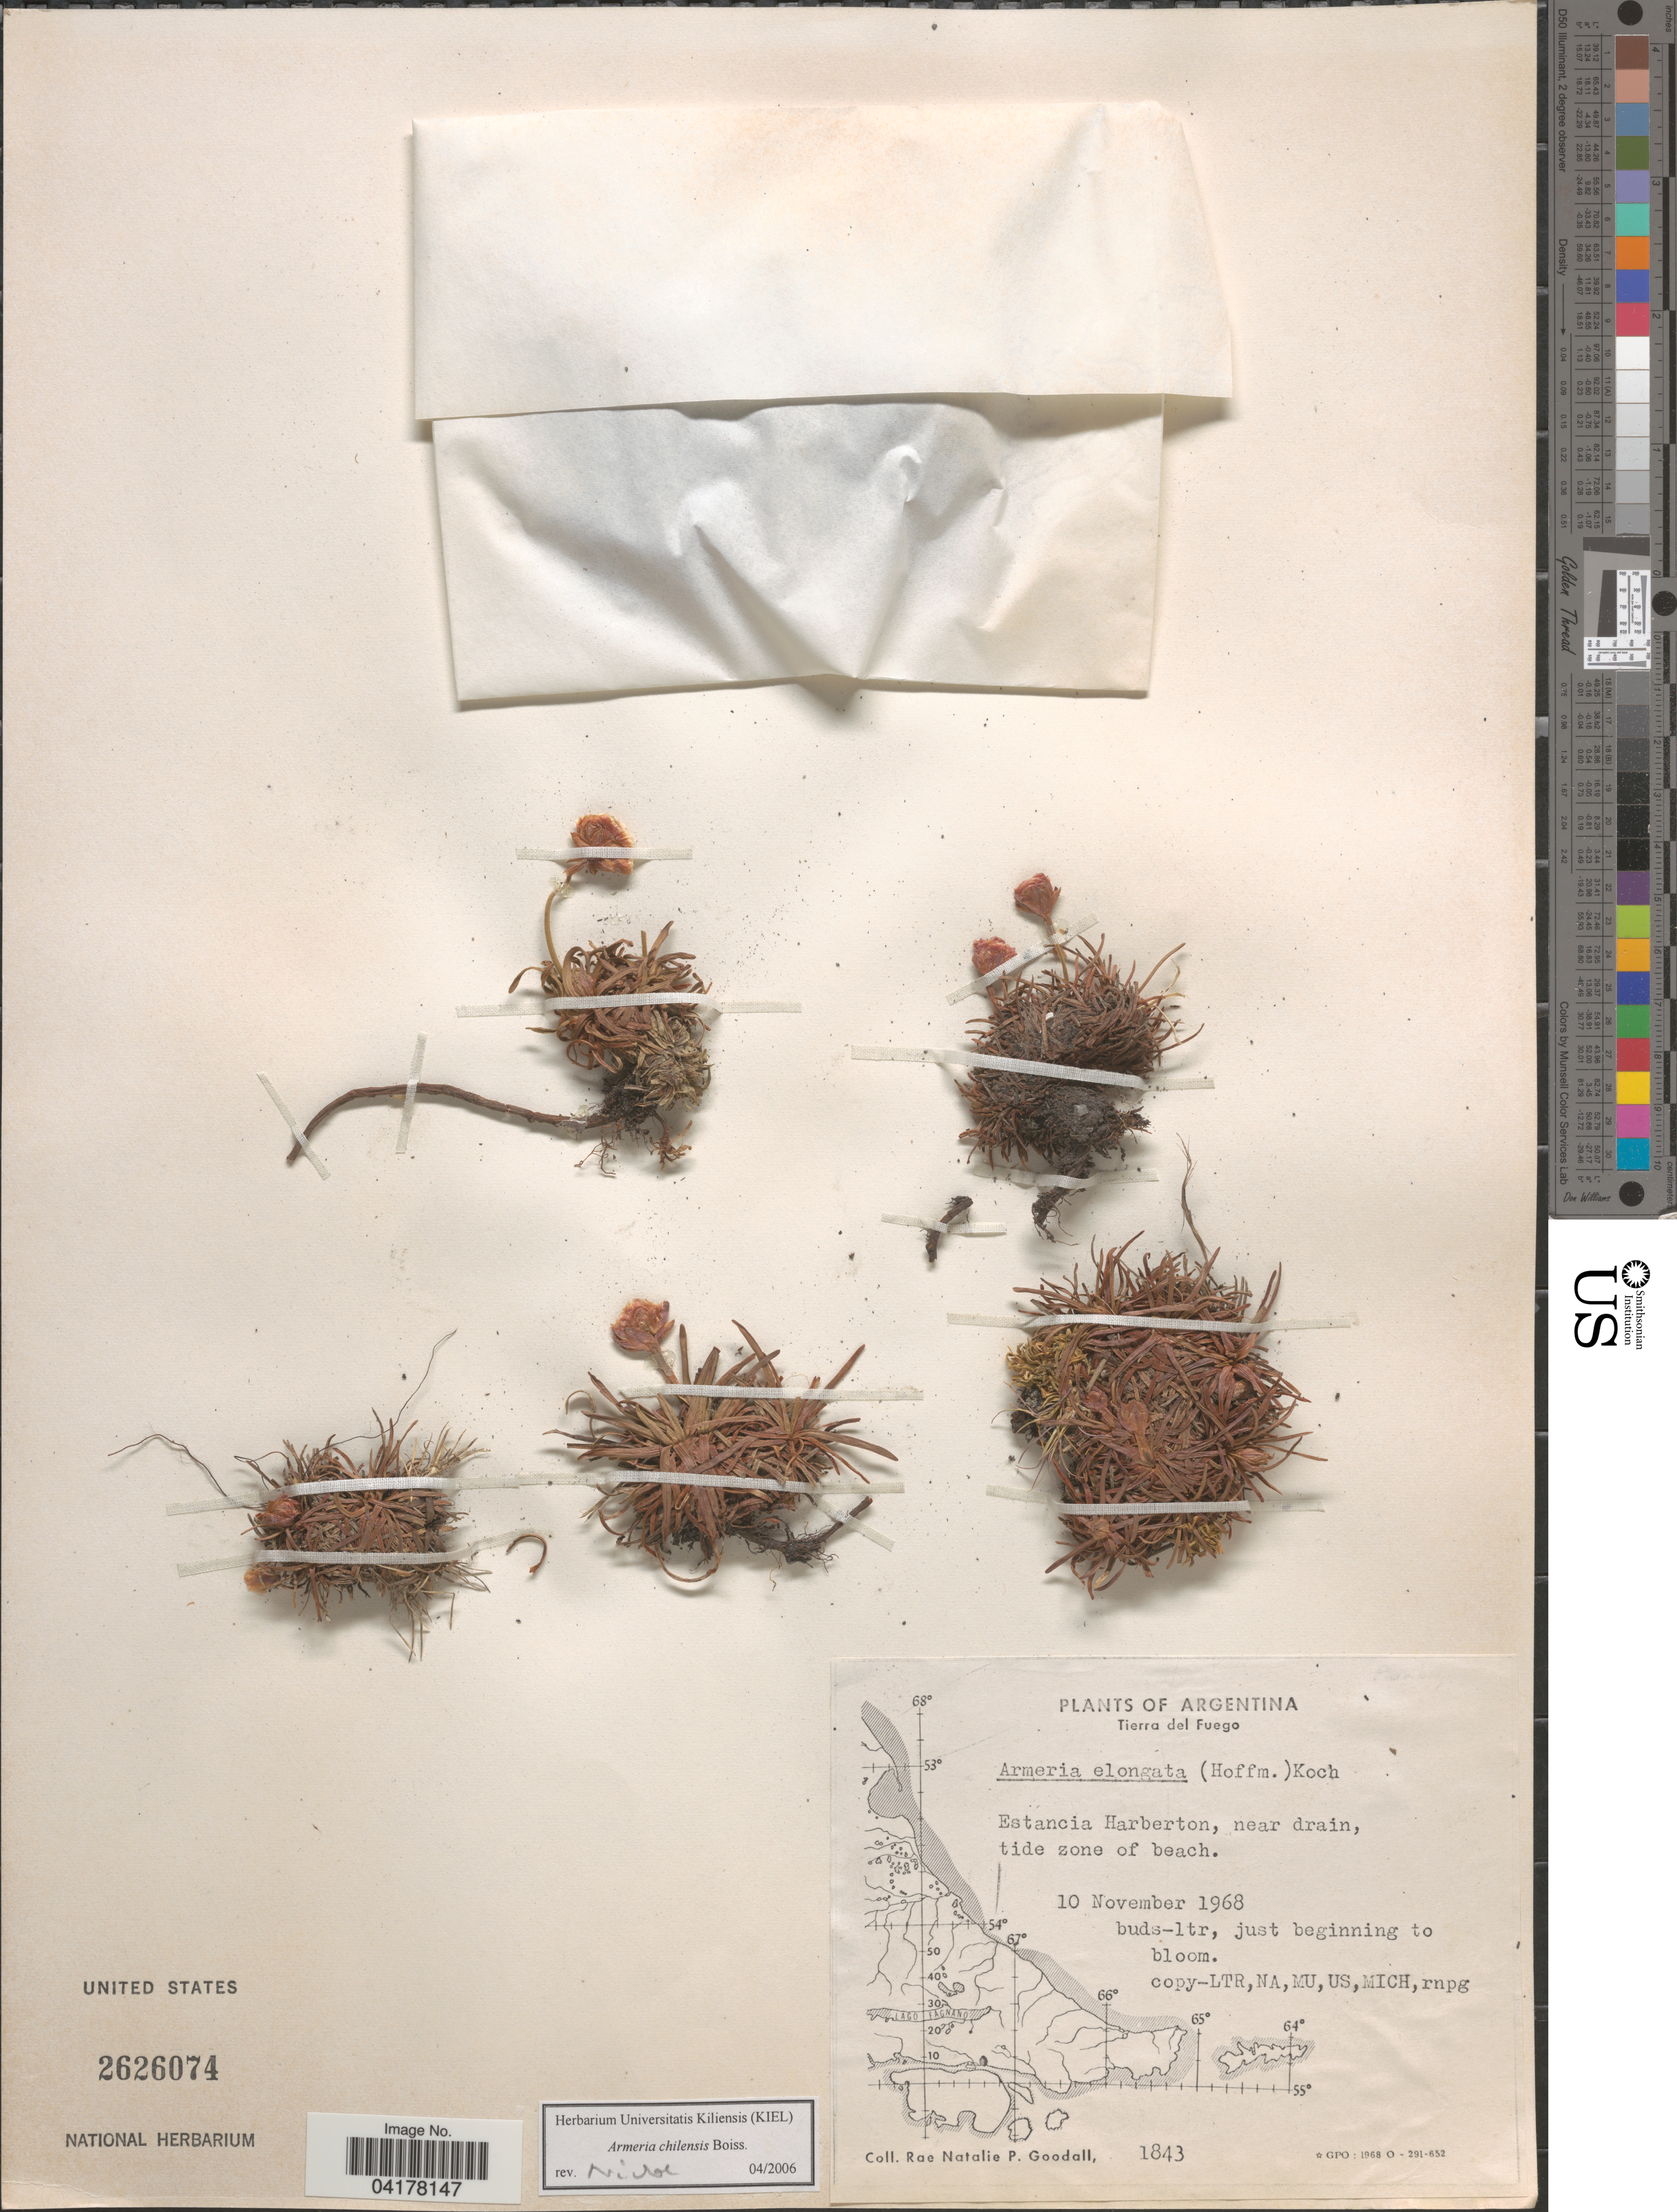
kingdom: Plantae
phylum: Tracheophyta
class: Magnoliopsida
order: Caryophyllales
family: Plumbaginaceae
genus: Armeria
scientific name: Armeria maritima subsp. andina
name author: (Poepp. ex Boiss.) D.M. Moore & H.O. Yates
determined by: Strong, M. T., (US), Smithsonian Institution - National Museum of Natural History (UNITED STATES)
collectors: R. Goodall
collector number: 1843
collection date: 1968-11-10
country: Argentina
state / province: Tierra del Fuego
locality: Estancia Harberton, near drain, tide zone of beach.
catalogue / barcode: US 2626074